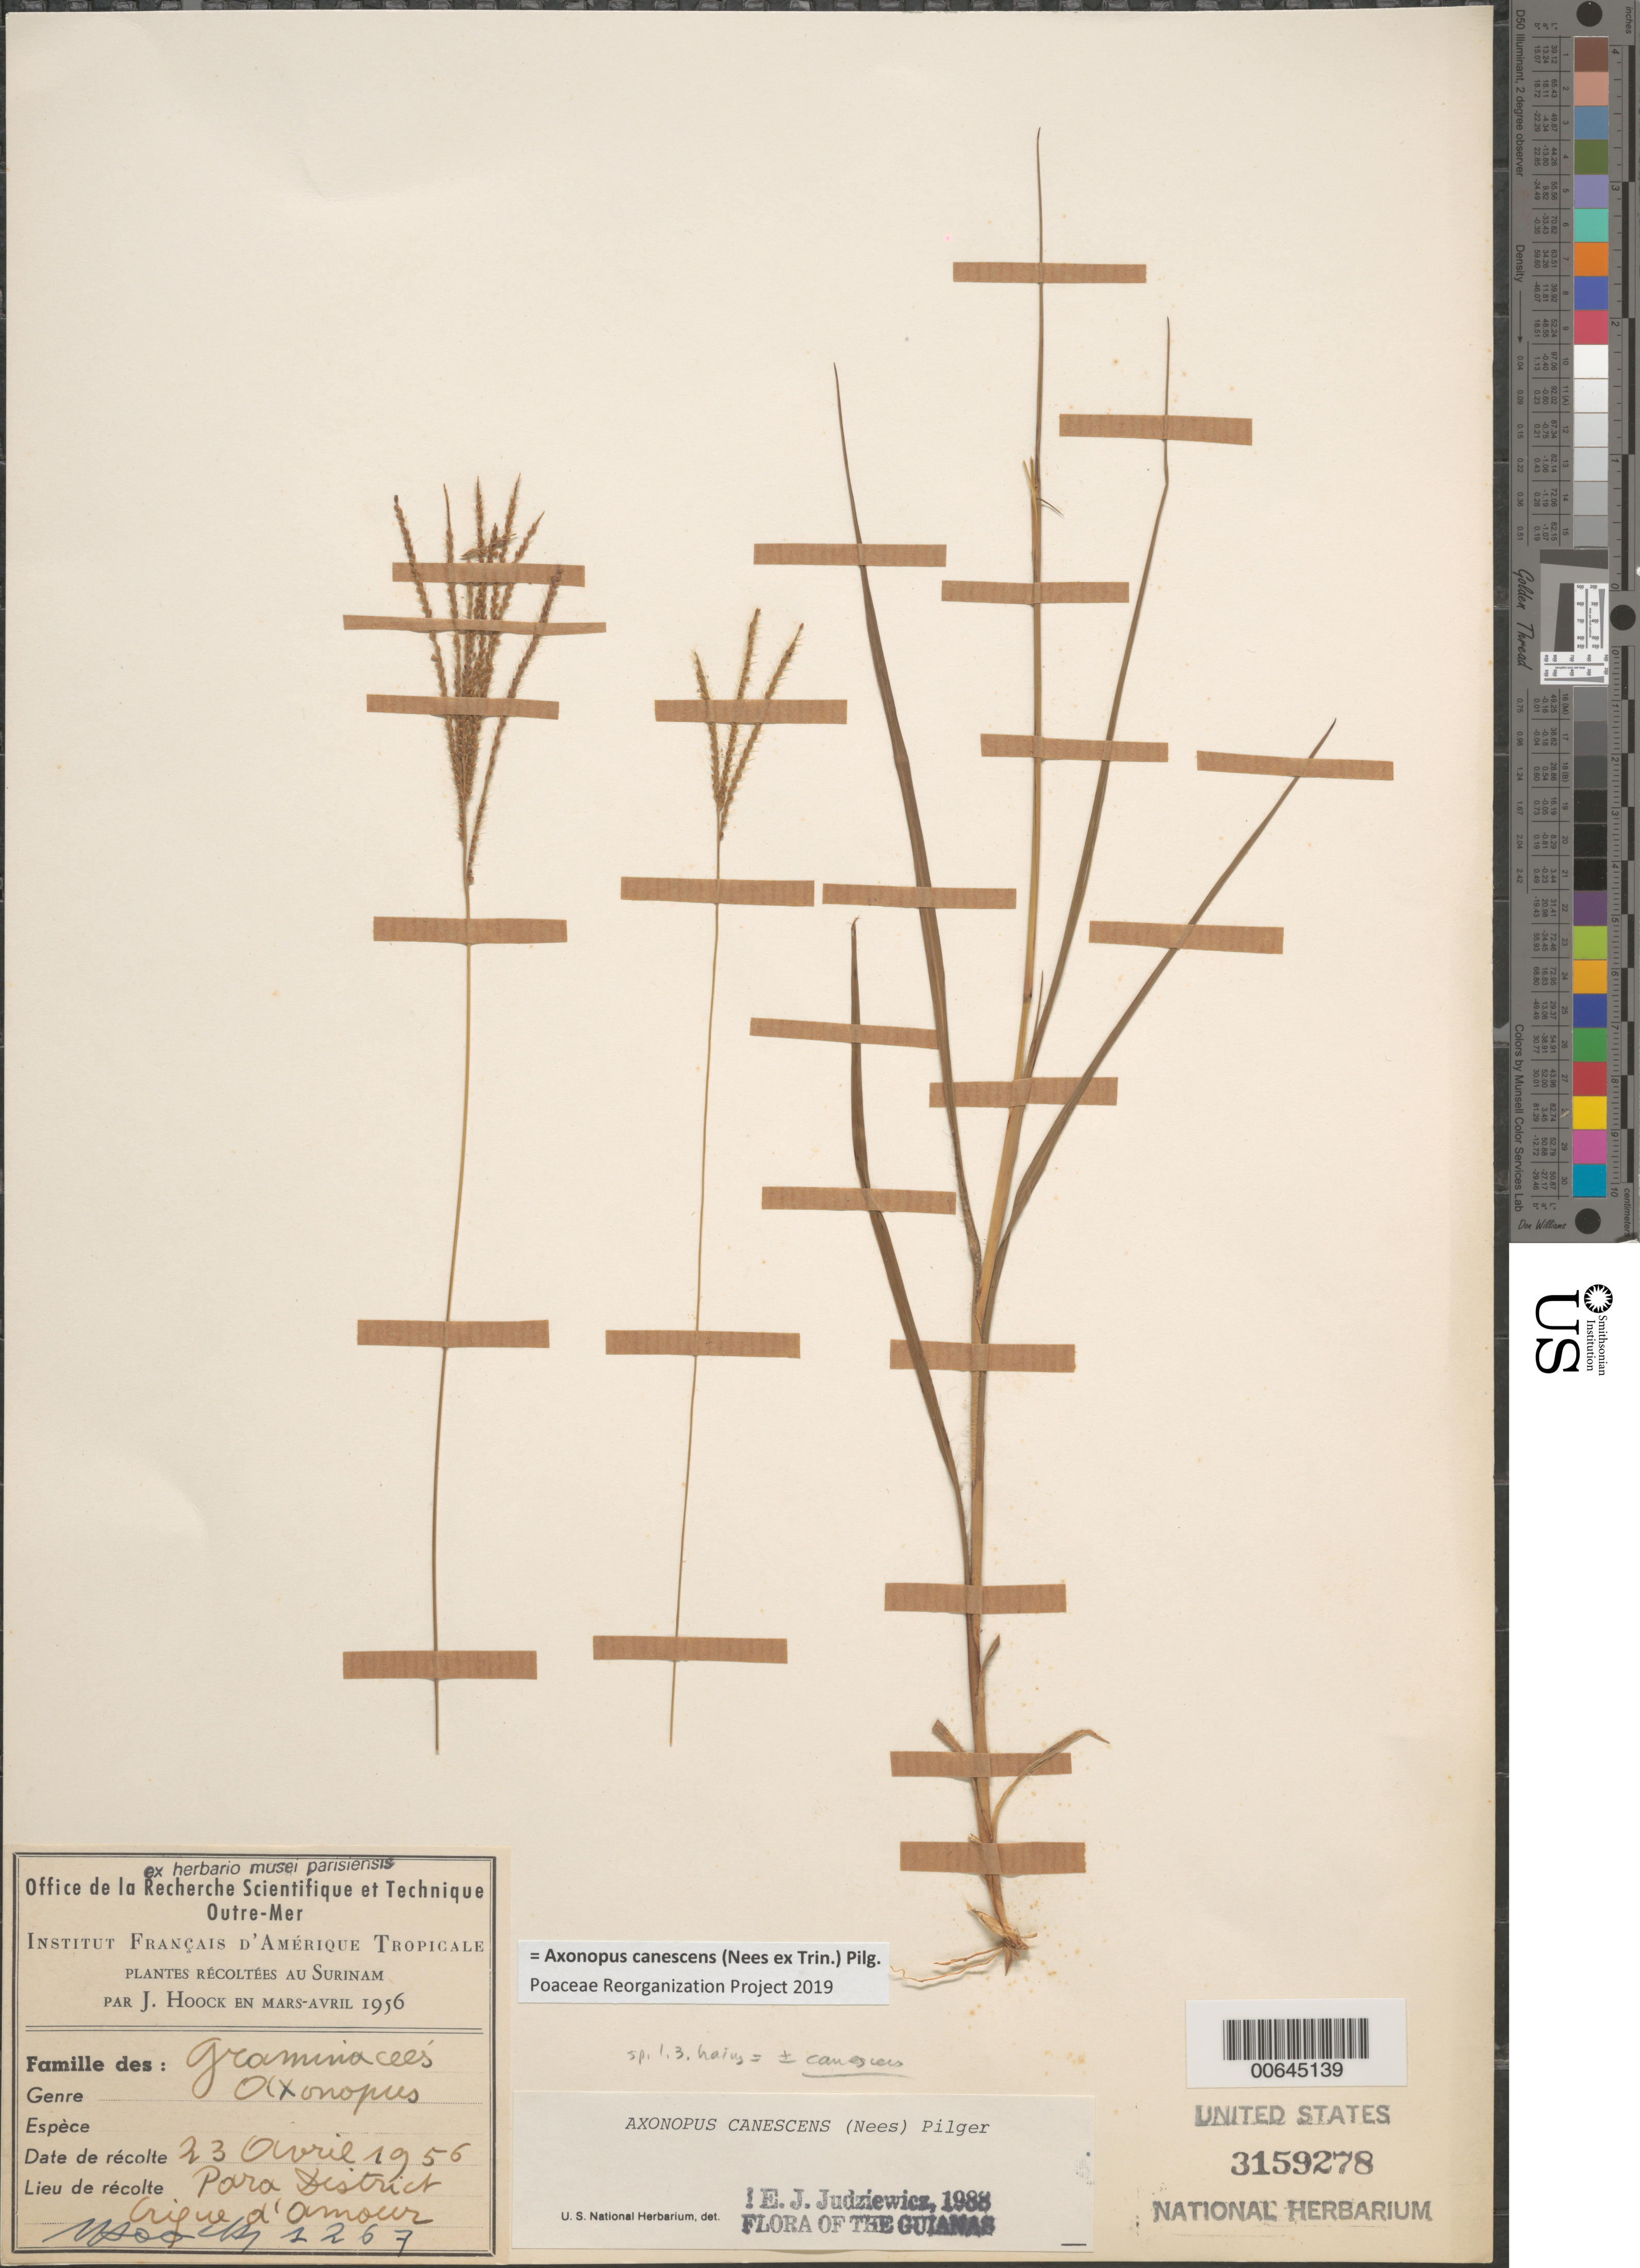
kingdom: Plantae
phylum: Tracheophyta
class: Liliopsida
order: Poales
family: Poaceae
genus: Axonopus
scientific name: Axonopus canescens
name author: (Nees ex Trin.) Pilg.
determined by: Judziewicz, E. J.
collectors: J. Hoock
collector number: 1267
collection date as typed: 23-Apr-56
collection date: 1956-04-23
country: Suriname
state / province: Para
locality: Crique de amour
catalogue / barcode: US 3159278